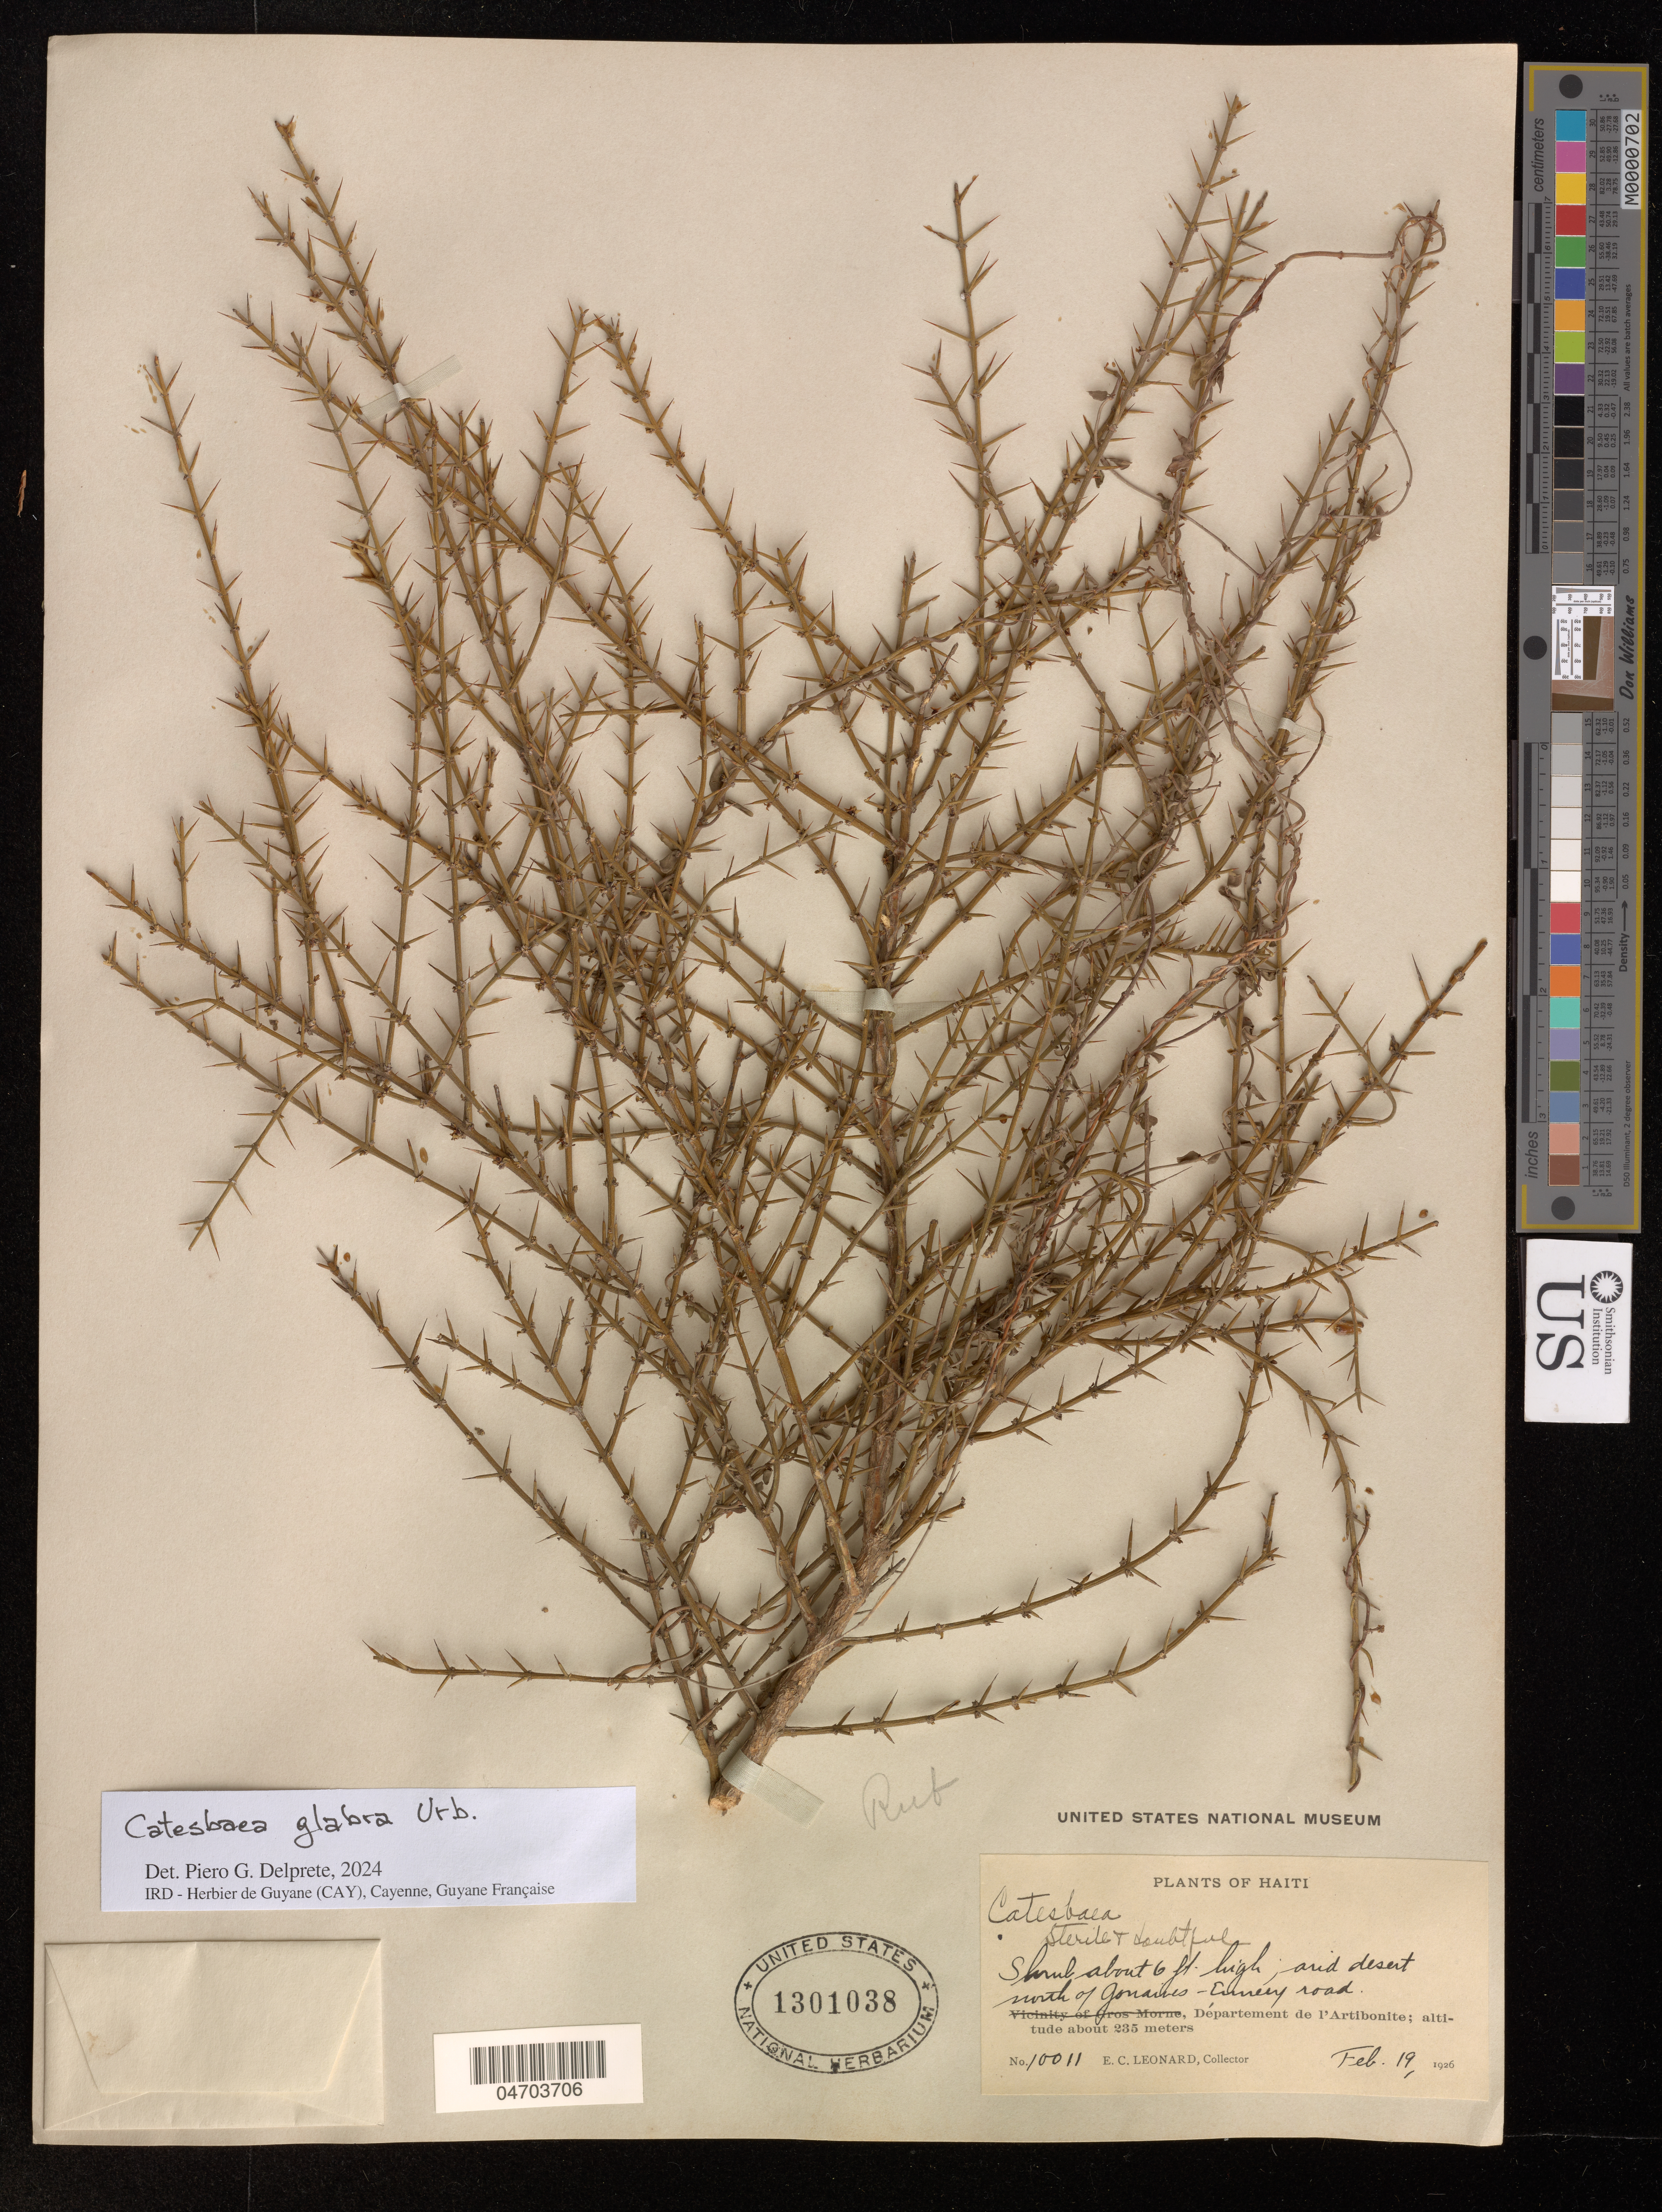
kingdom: Plantae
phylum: Tracheophyta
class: Magnoliopsida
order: Gentianales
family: Rubiaceae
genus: Catesbaea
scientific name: Catesbaea glabra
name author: Urb.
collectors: E. C. Leonard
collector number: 10011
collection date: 1926-02-19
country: Haiti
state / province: Artibonite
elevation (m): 235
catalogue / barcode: US 1301038